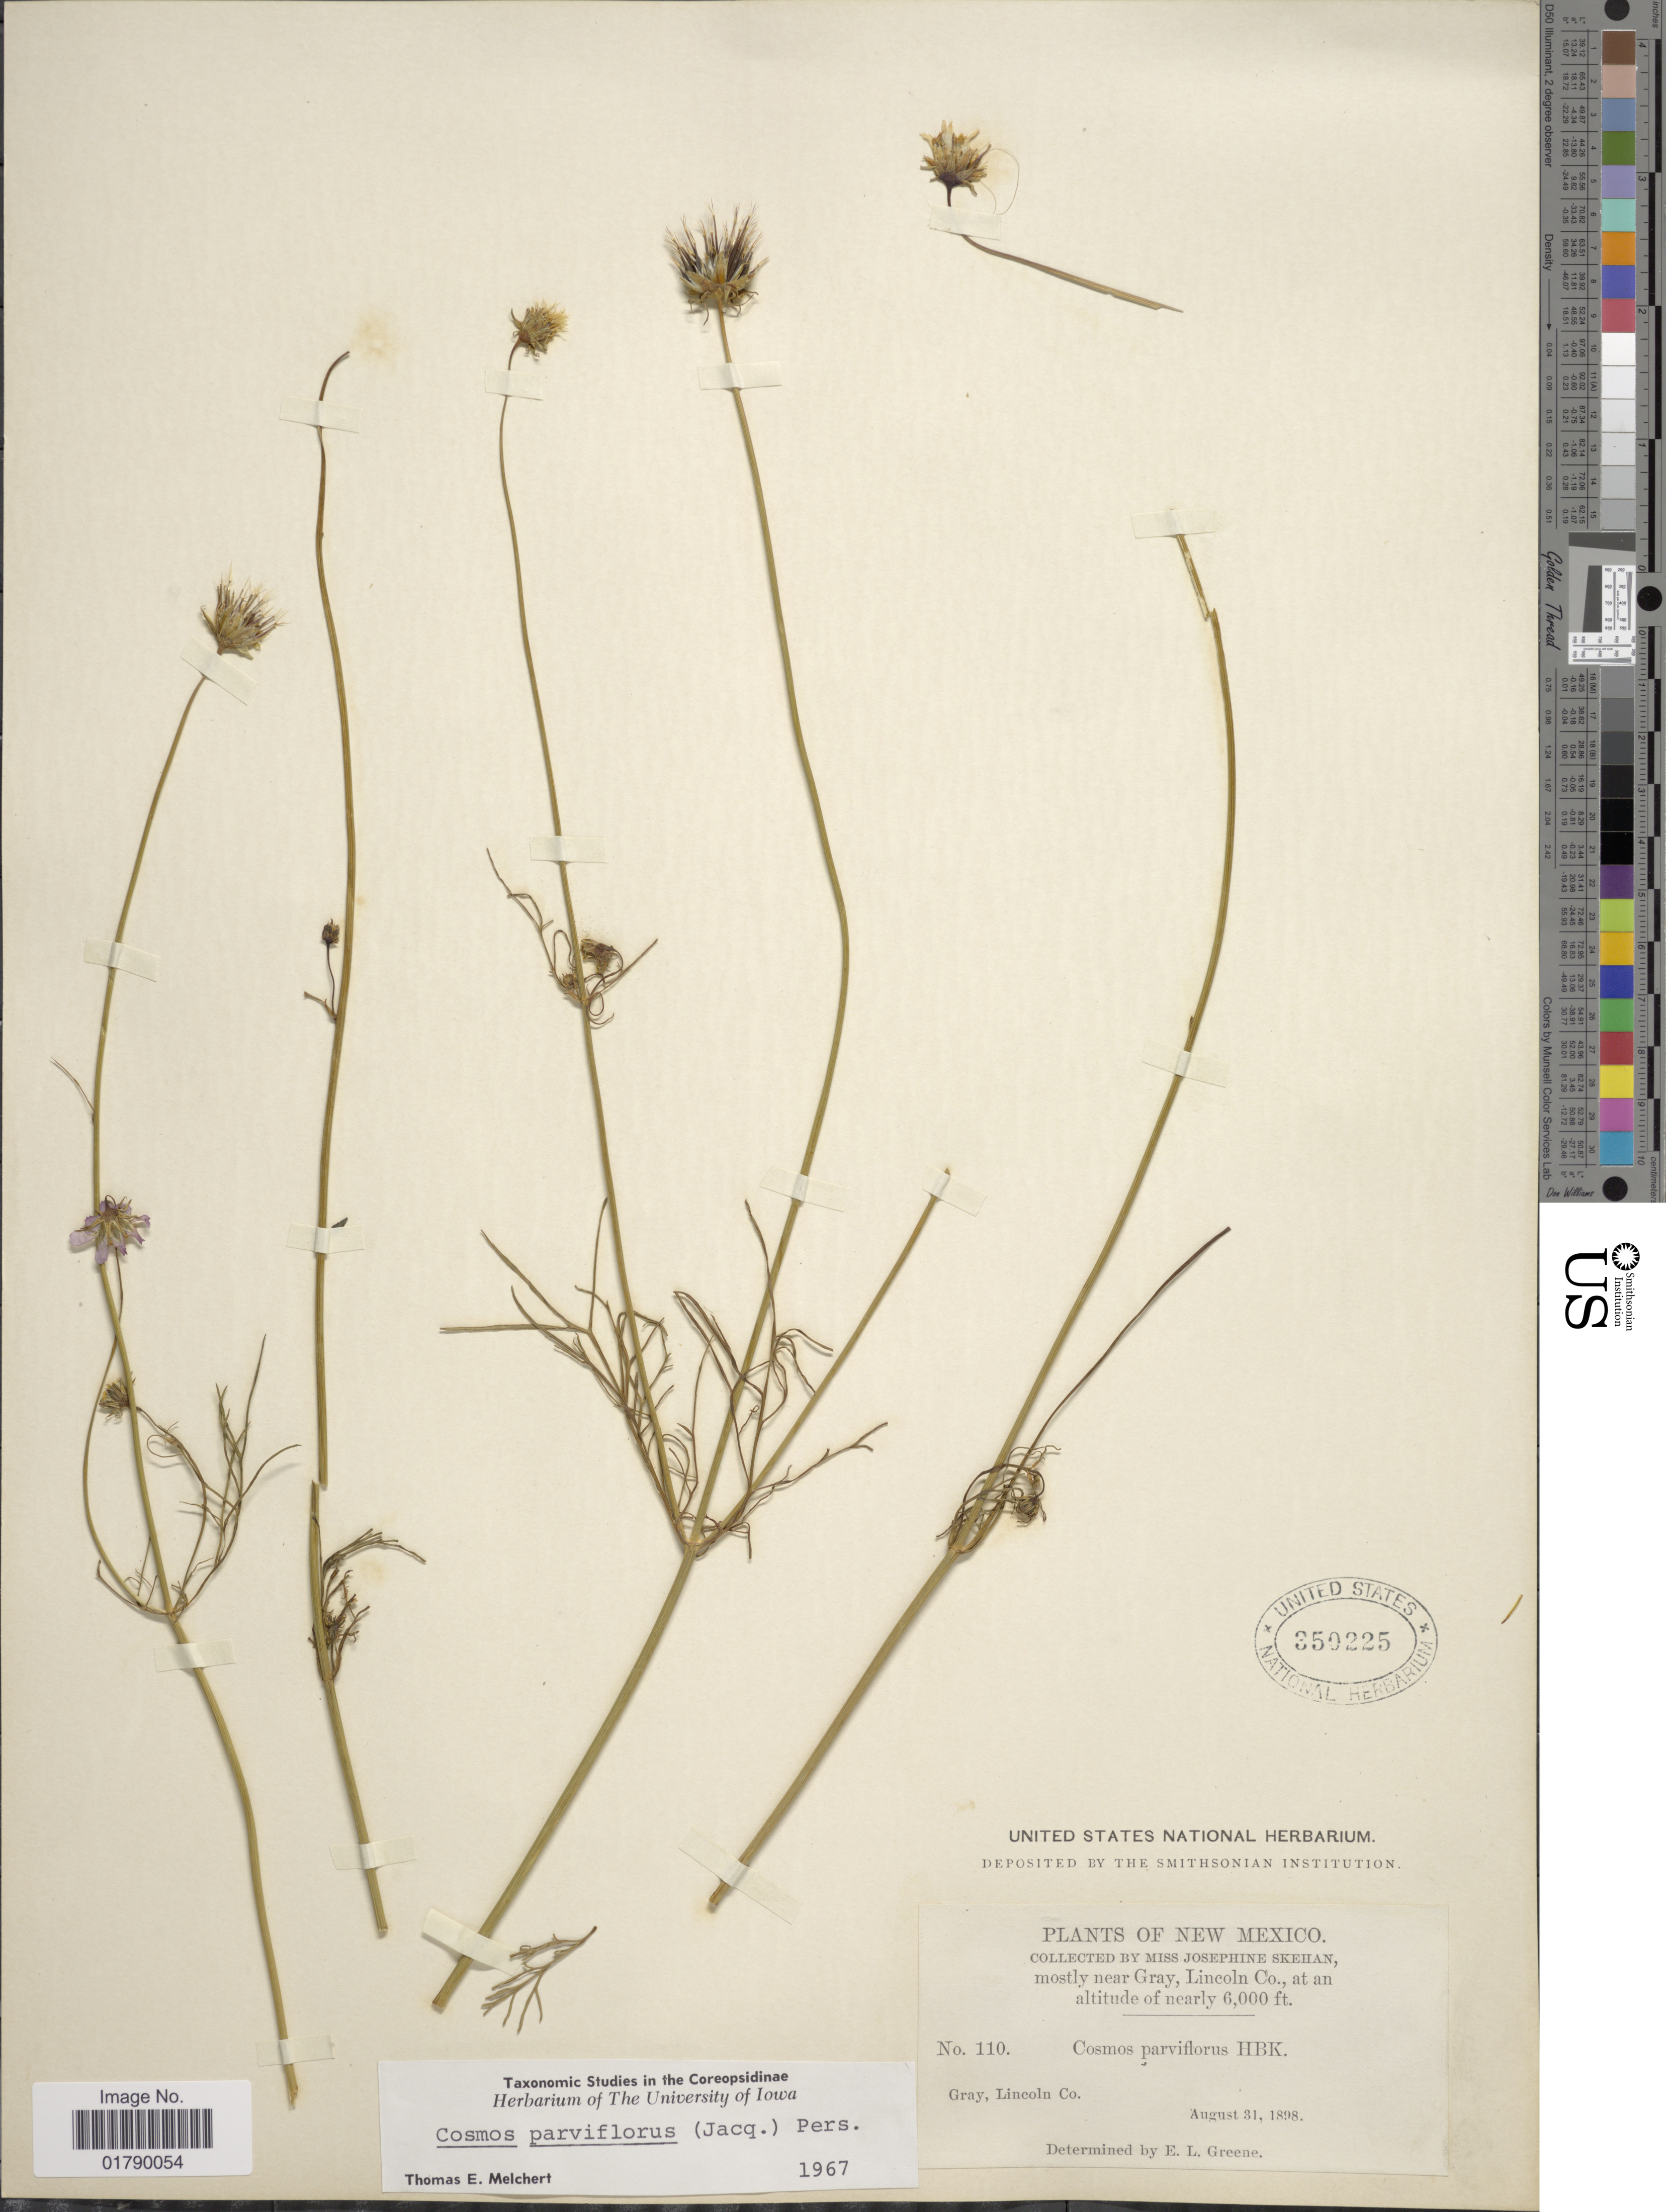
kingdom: Plantae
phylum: Tracheophyta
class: Magnoliopsida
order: Asterales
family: Asteraceae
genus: Cosmos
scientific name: Cosmos parviflorus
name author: (Jacq.) Pers.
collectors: J. Skehan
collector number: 110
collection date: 1898-08-31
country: United States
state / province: New Mexico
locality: Mostly near Gray, Lincoln Co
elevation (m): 1829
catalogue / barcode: US 350225